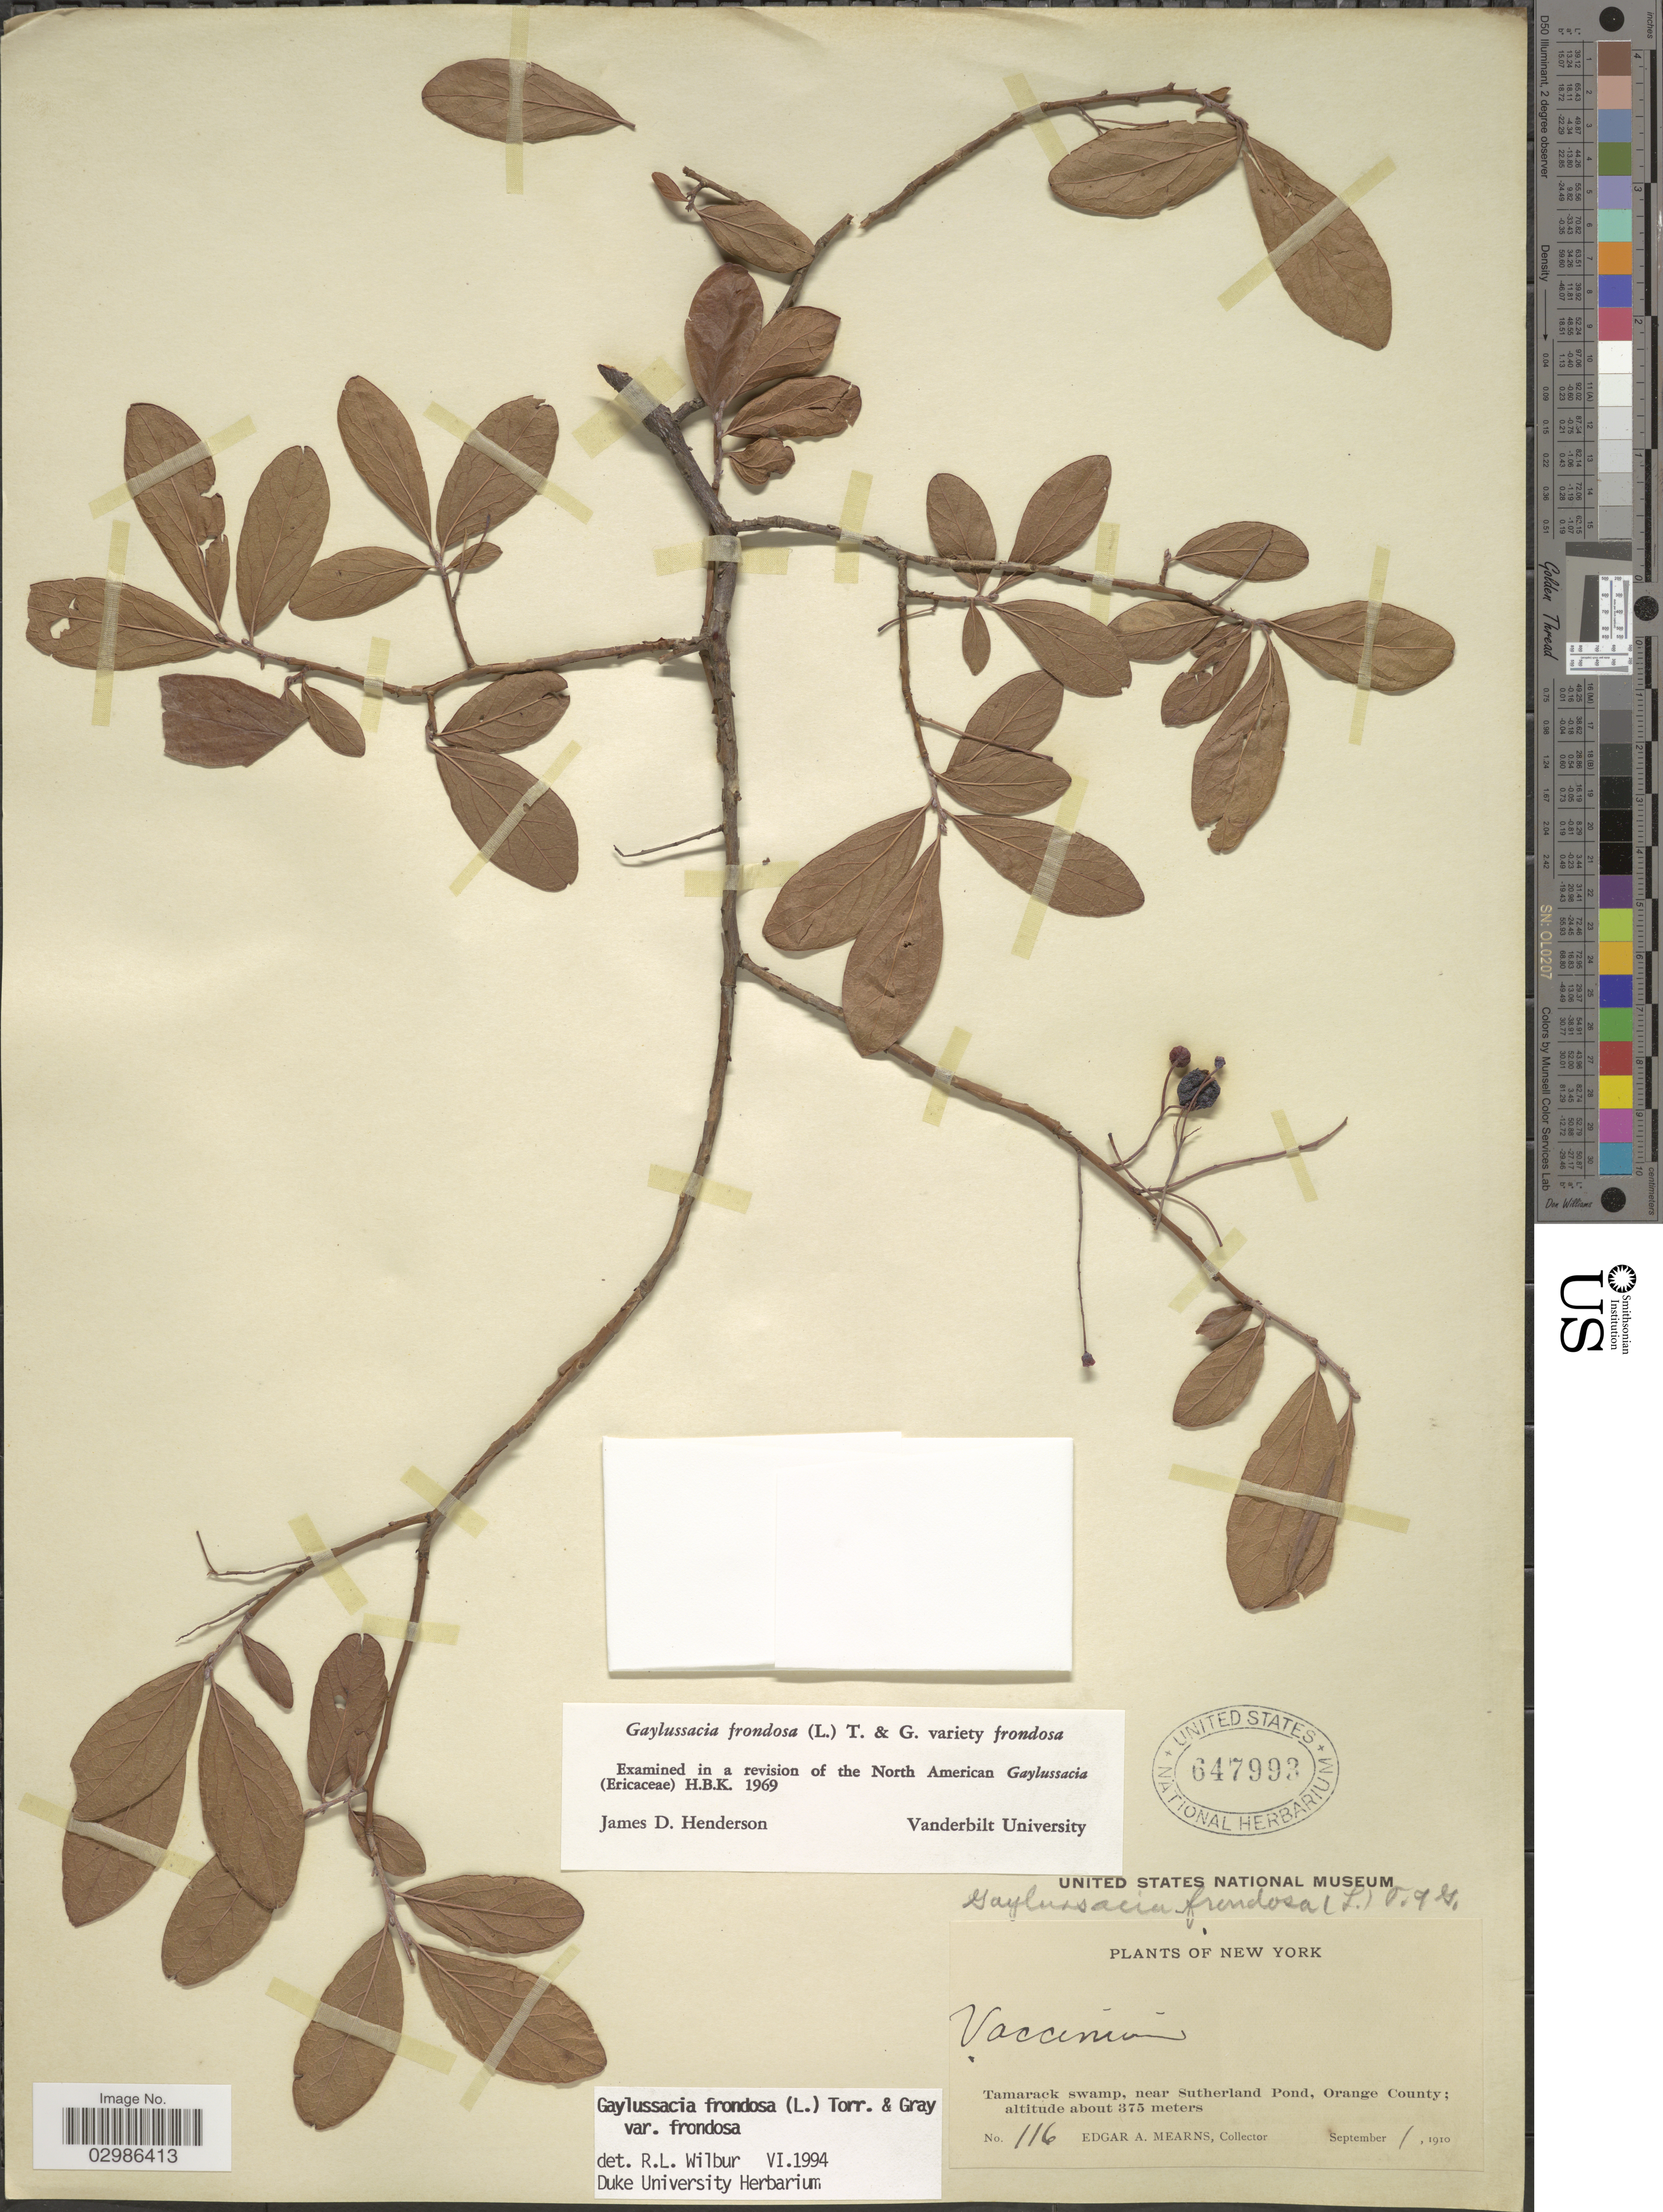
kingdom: Plantae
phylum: Tracheophyta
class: Magnoliopsida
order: Ericales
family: Ericaceae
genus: Gaylussacia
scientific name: Gaylussacia frondosa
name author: (L.) Torr. & A. Gray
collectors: E. A. Mearns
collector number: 116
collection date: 1910-09-01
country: United States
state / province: New York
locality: Tamarack swamp, near Sutherland Pond, Orange County.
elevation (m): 375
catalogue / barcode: US 647993